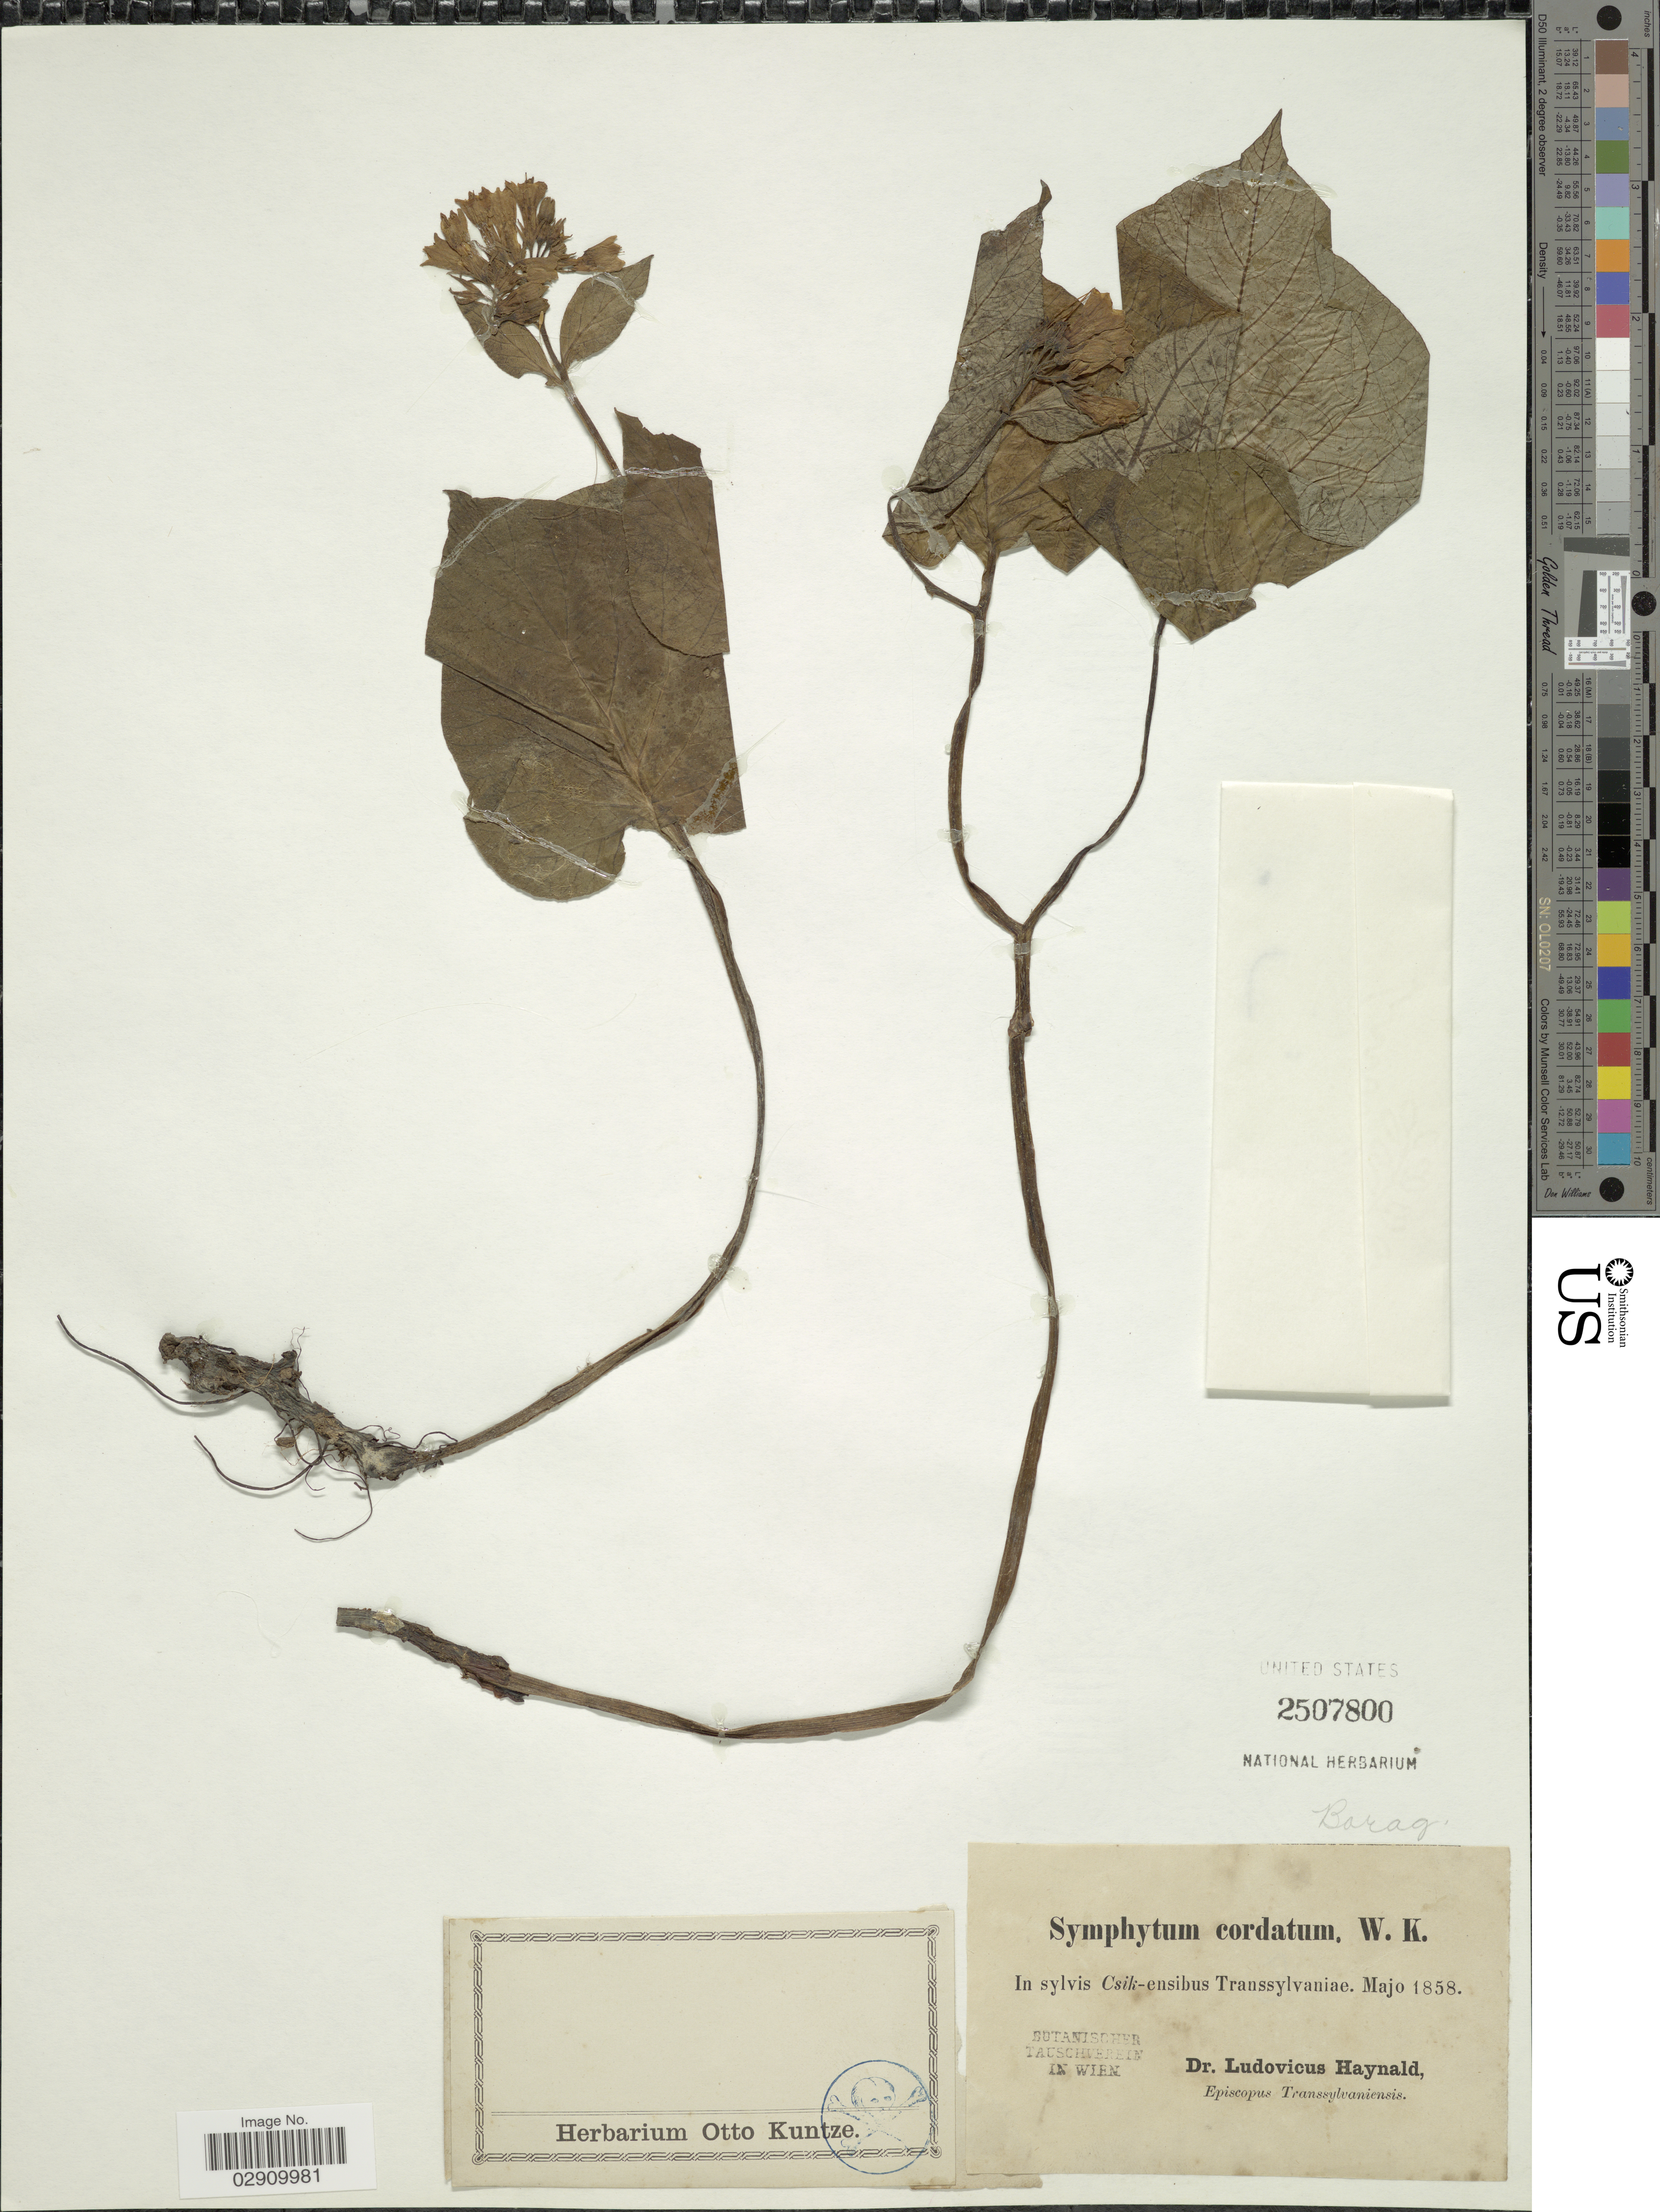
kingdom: Plantae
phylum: Tracheophyta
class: Magnoliopsida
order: Boraginales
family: Boraginaceae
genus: Symphytum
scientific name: Symphytum cordatum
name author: Waldst. & Kit.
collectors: L. Haynald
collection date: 1858-05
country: Romania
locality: In sylvis Csik-ensibus Transsylvaniae.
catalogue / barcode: US 2507800